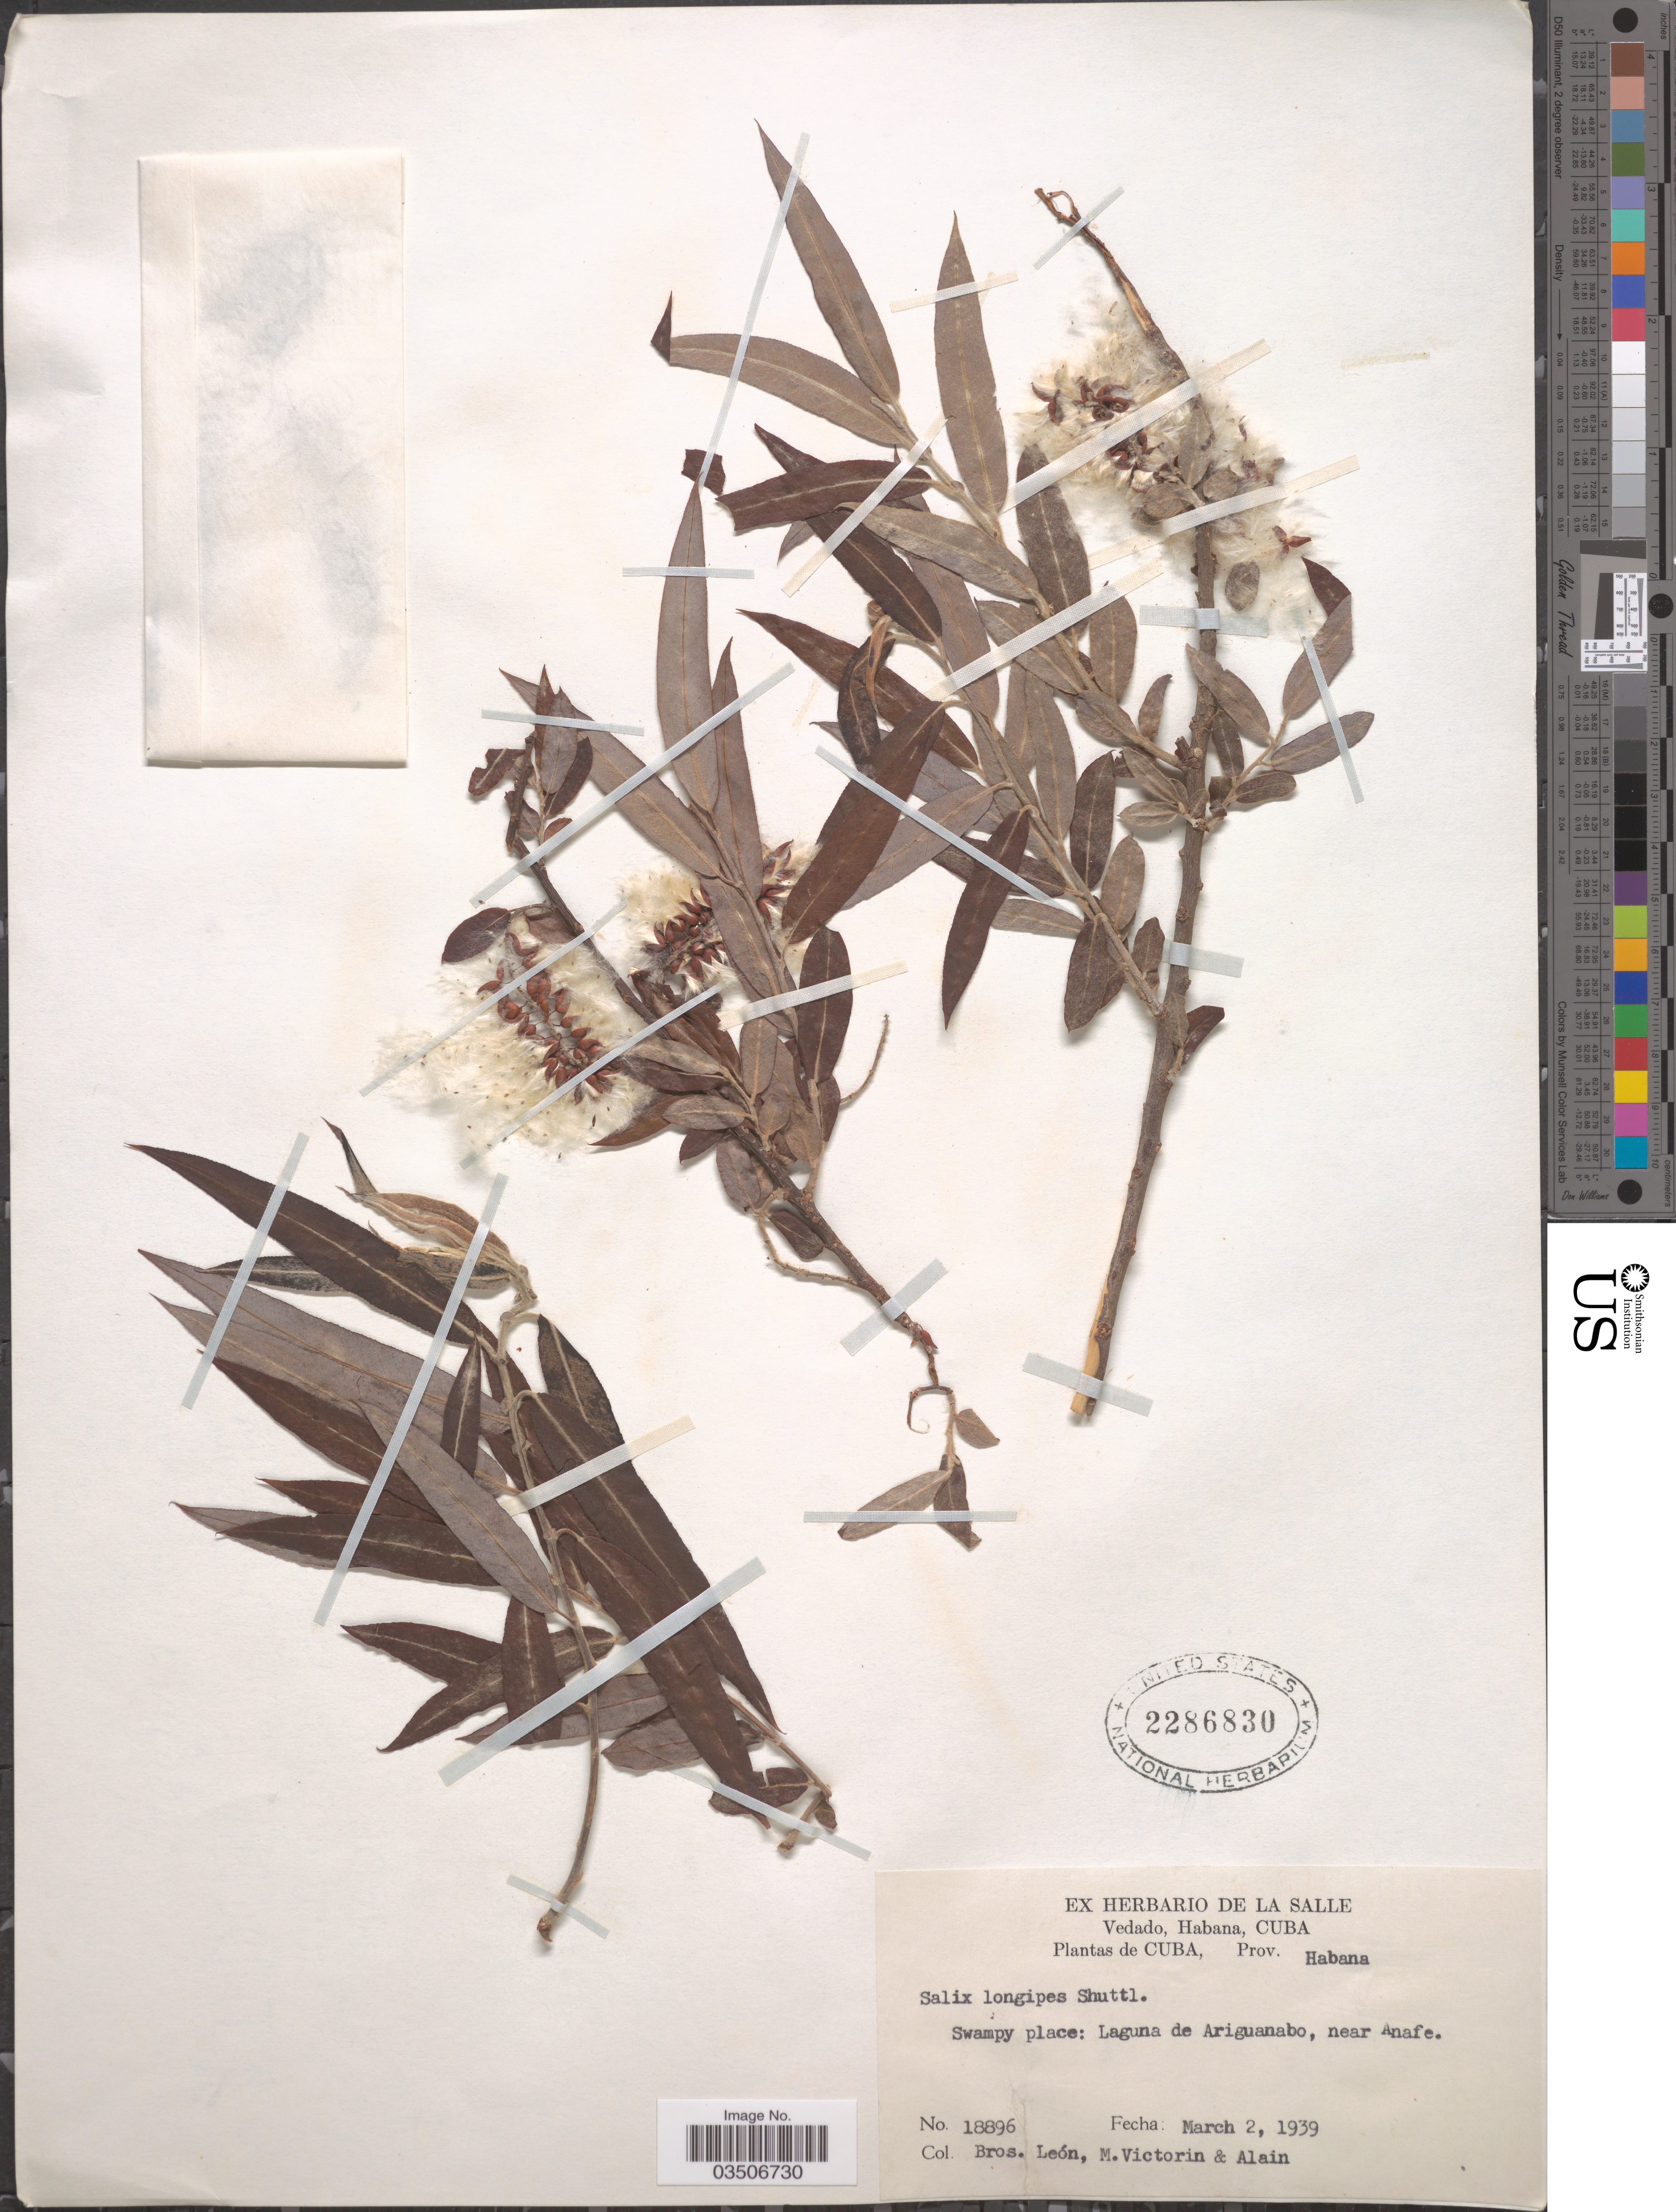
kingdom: Plantae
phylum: Tracheophyta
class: Magnoliopsida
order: Malpighiales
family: Salicaceae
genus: Salix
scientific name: Salix longipes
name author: Shuttlew. ex Andersson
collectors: Bro. León, Fr. Marie-Victorin & A. H. Liogier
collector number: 18896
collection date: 1939-03-02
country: Cuba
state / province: La Habana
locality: Laguna de Ariguanabo, near Anafe.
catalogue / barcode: US 2286830